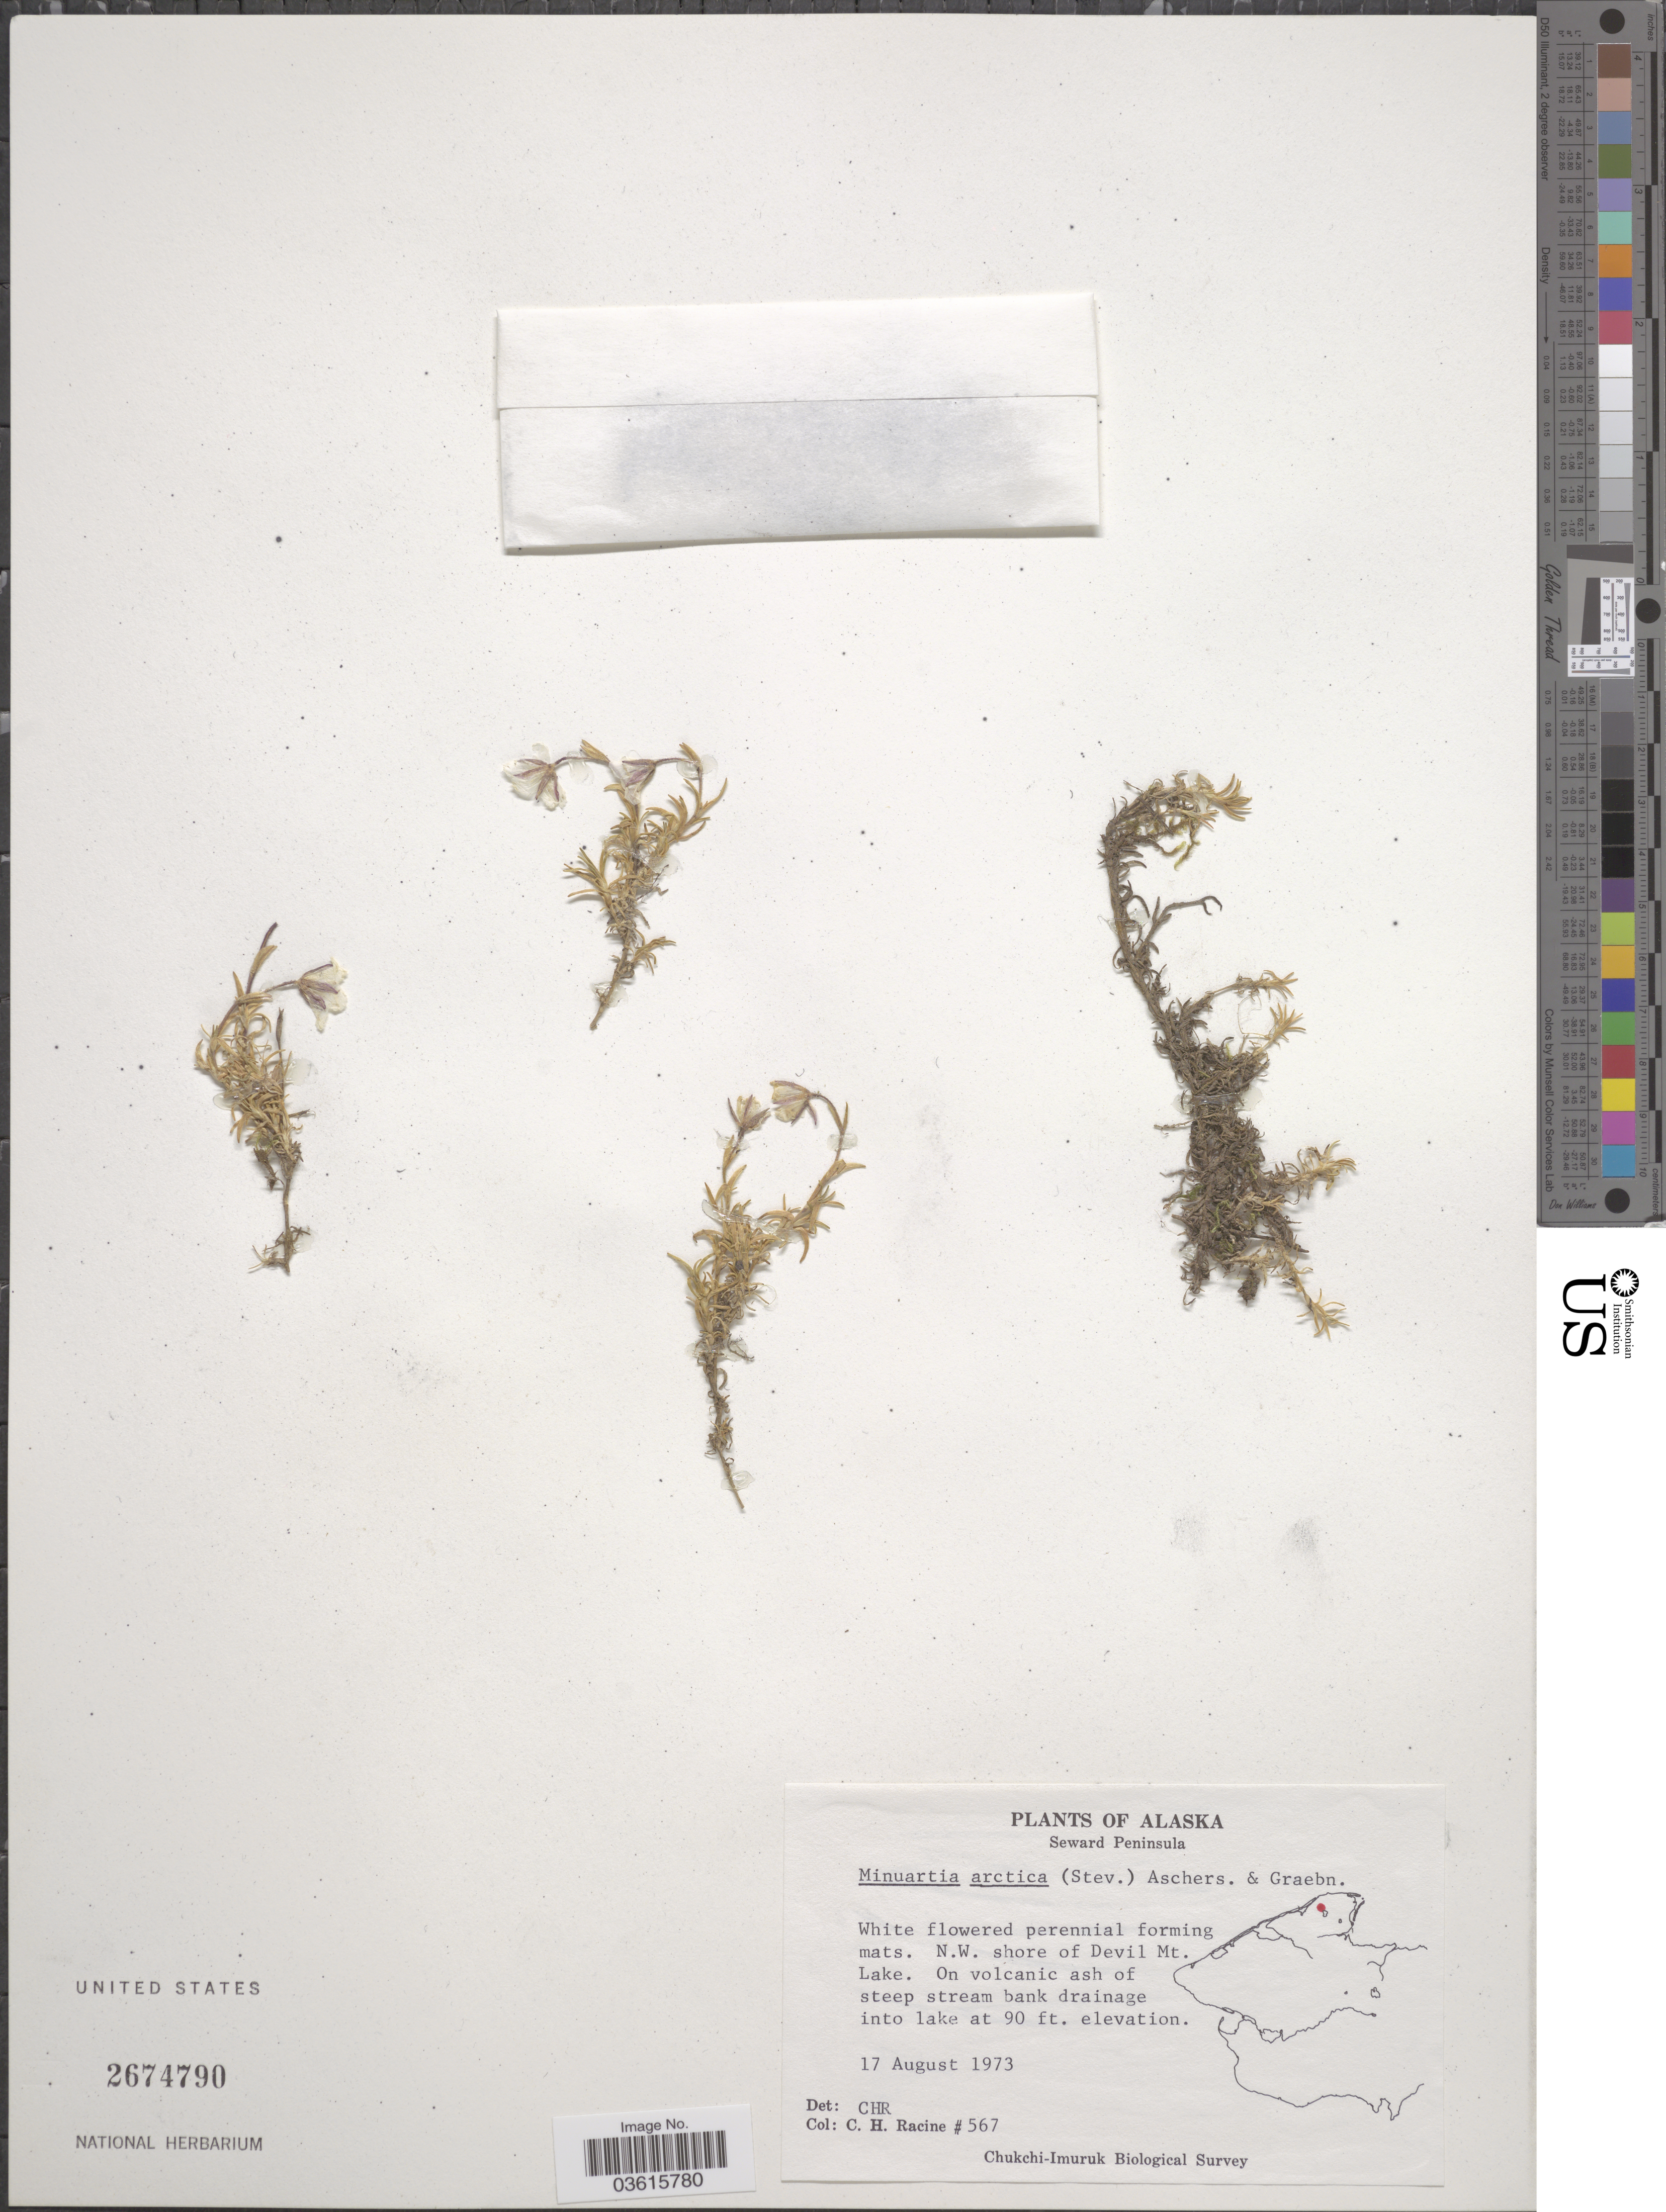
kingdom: Plantae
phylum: Tracheophyta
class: Magnoliopsida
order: Caryophyllales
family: Caryophyllaceae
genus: Cherleria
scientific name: Cherleria arctica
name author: (Steven ex Ser.) A.J. Moore & Dillenb.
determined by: Strong, M. T., (US), Smithsonian Institution - National Museum of Natural History (UNITED STATES)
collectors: C. Racine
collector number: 567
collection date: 1973-08-17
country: United States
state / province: Alaska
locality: Seward Peninsula. N. W. shore of Devil Mt. Lake.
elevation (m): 27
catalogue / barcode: US 2674790